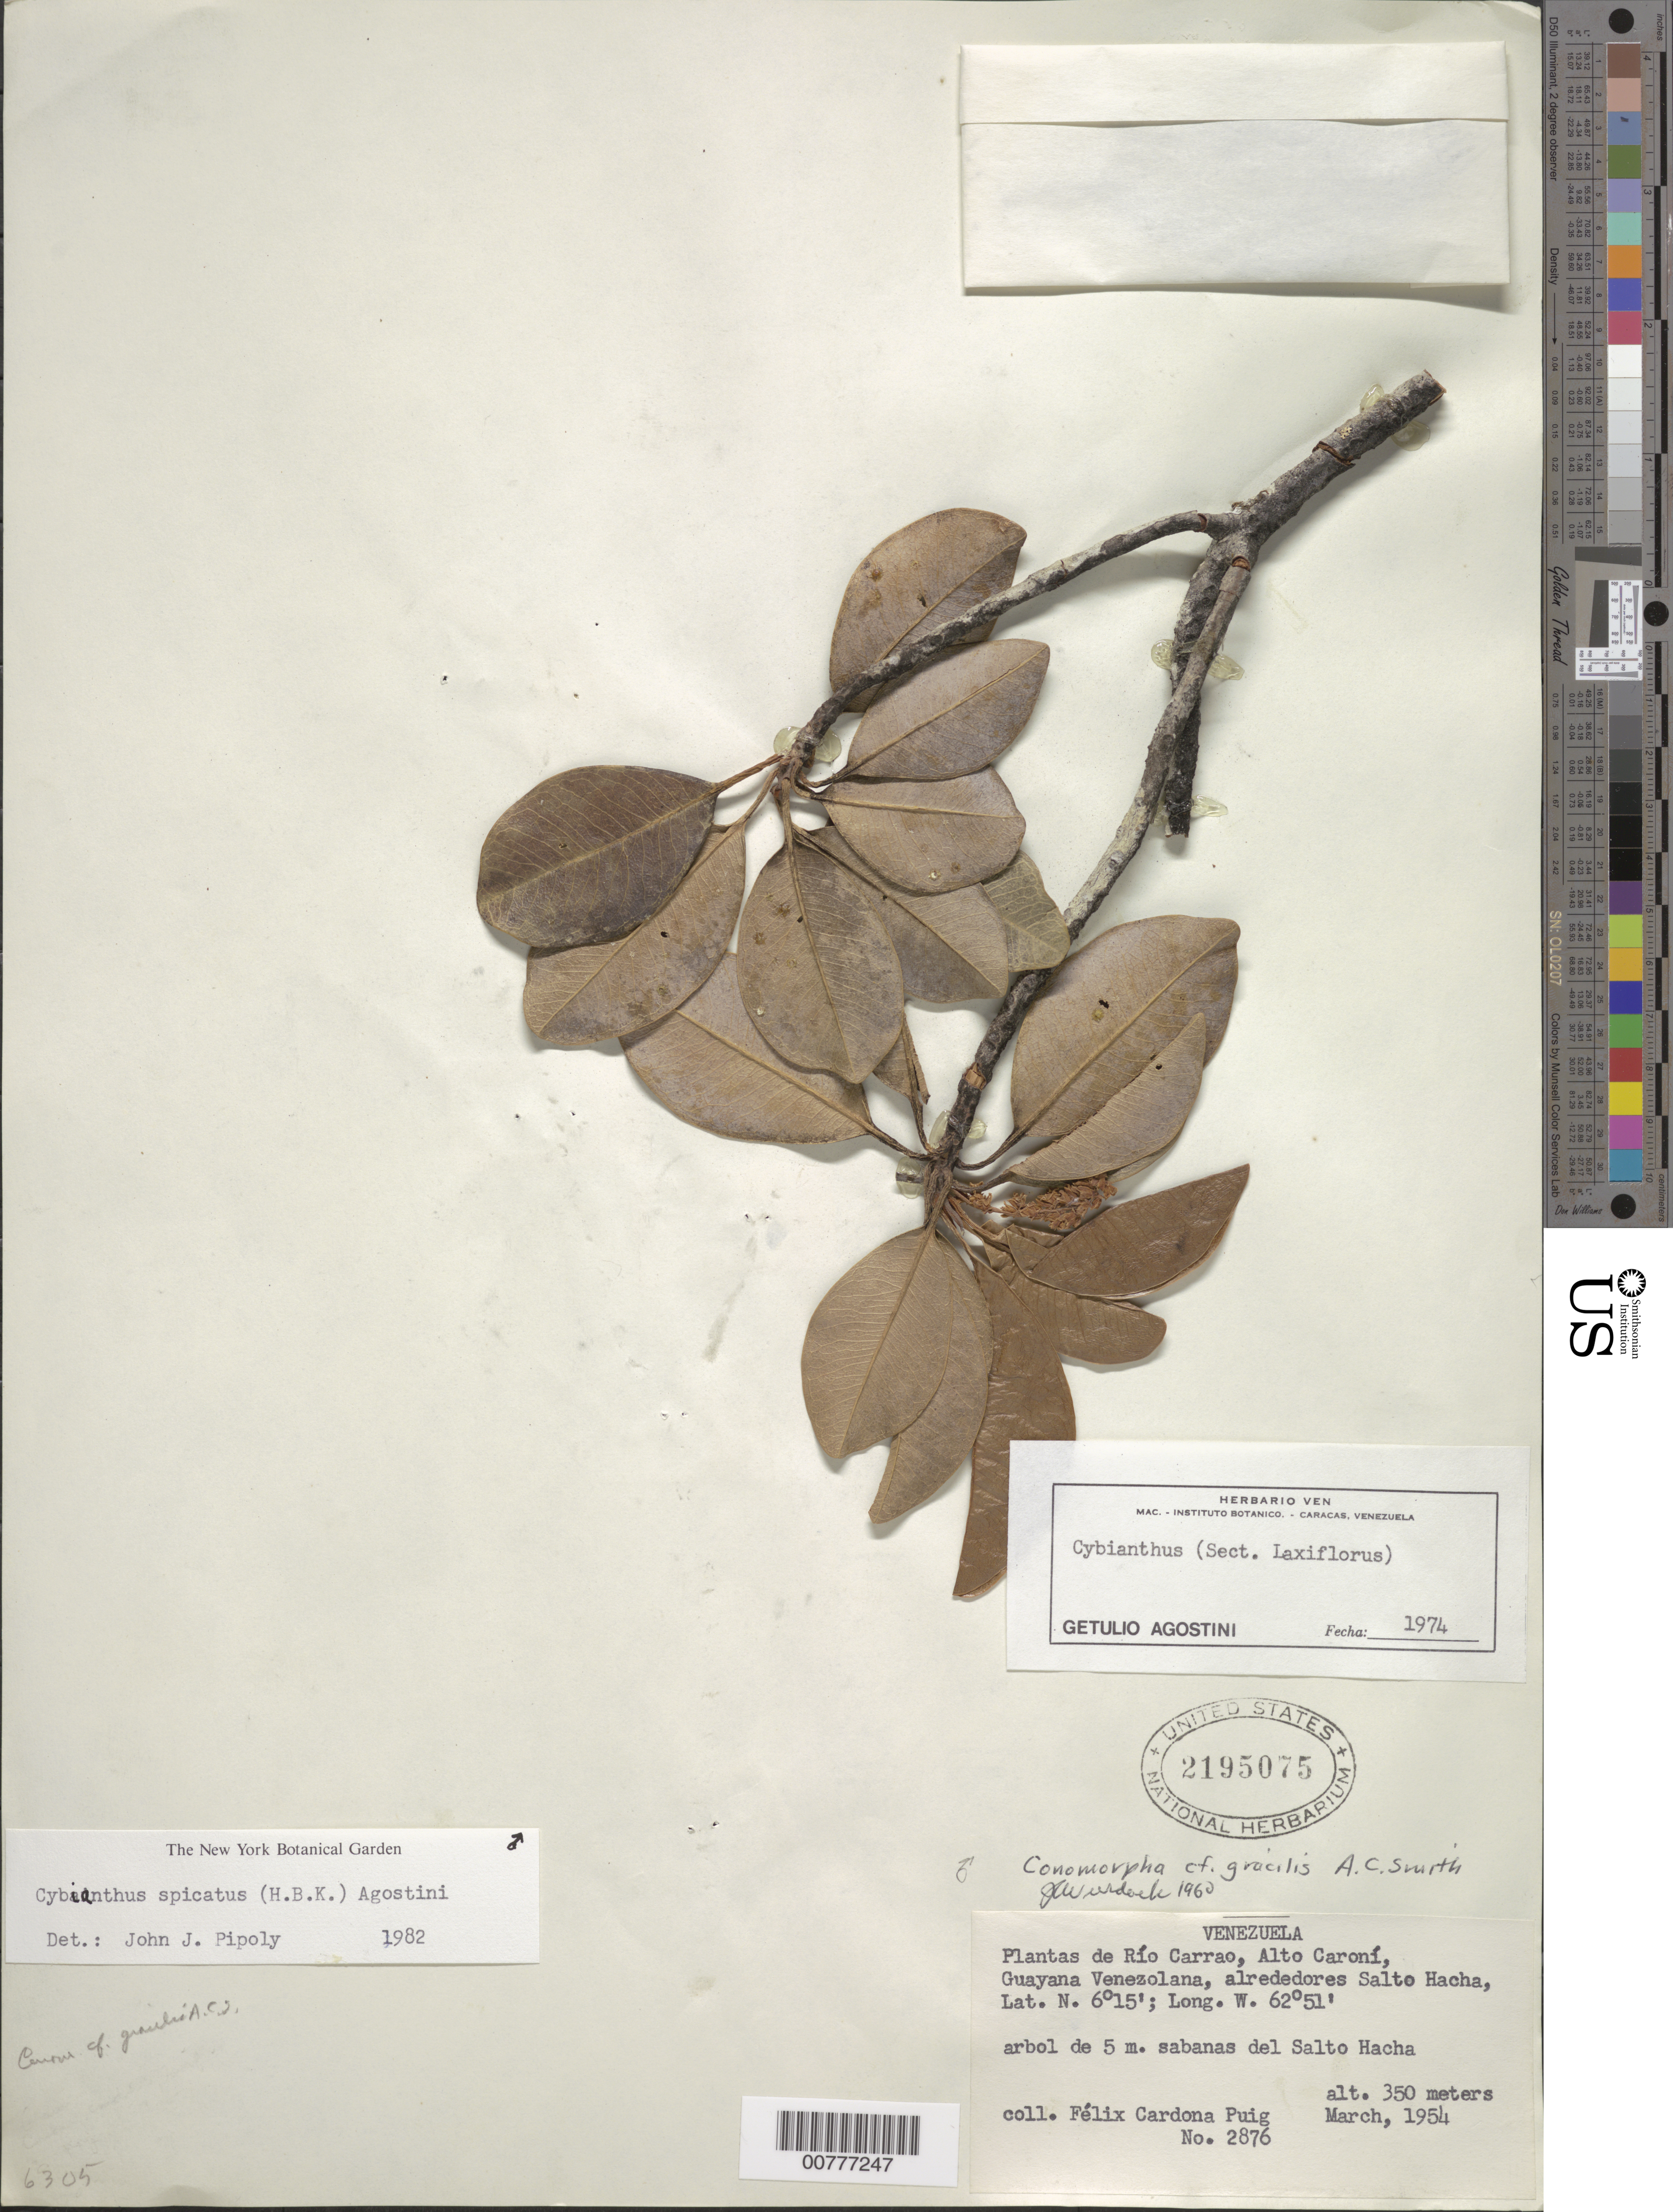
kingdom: Plantae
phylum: Tracheophyta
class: Magnoliopsida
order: Ericales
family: Primulaceae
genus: Cybianthus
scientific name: Cybianthus spicatus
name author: (Kunth) G. Agostini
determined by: Pipoly, J. J., III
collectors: F. Cardona Puig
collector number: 2876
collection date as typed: Mar-54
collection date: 1954-03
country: Venezuela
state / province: Bolívar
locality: Alto Río Caroni, Rio Carrao, Salto Hacha, Guayana Venezolana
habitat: Sabanas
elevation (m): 350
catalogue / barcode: US 2195075